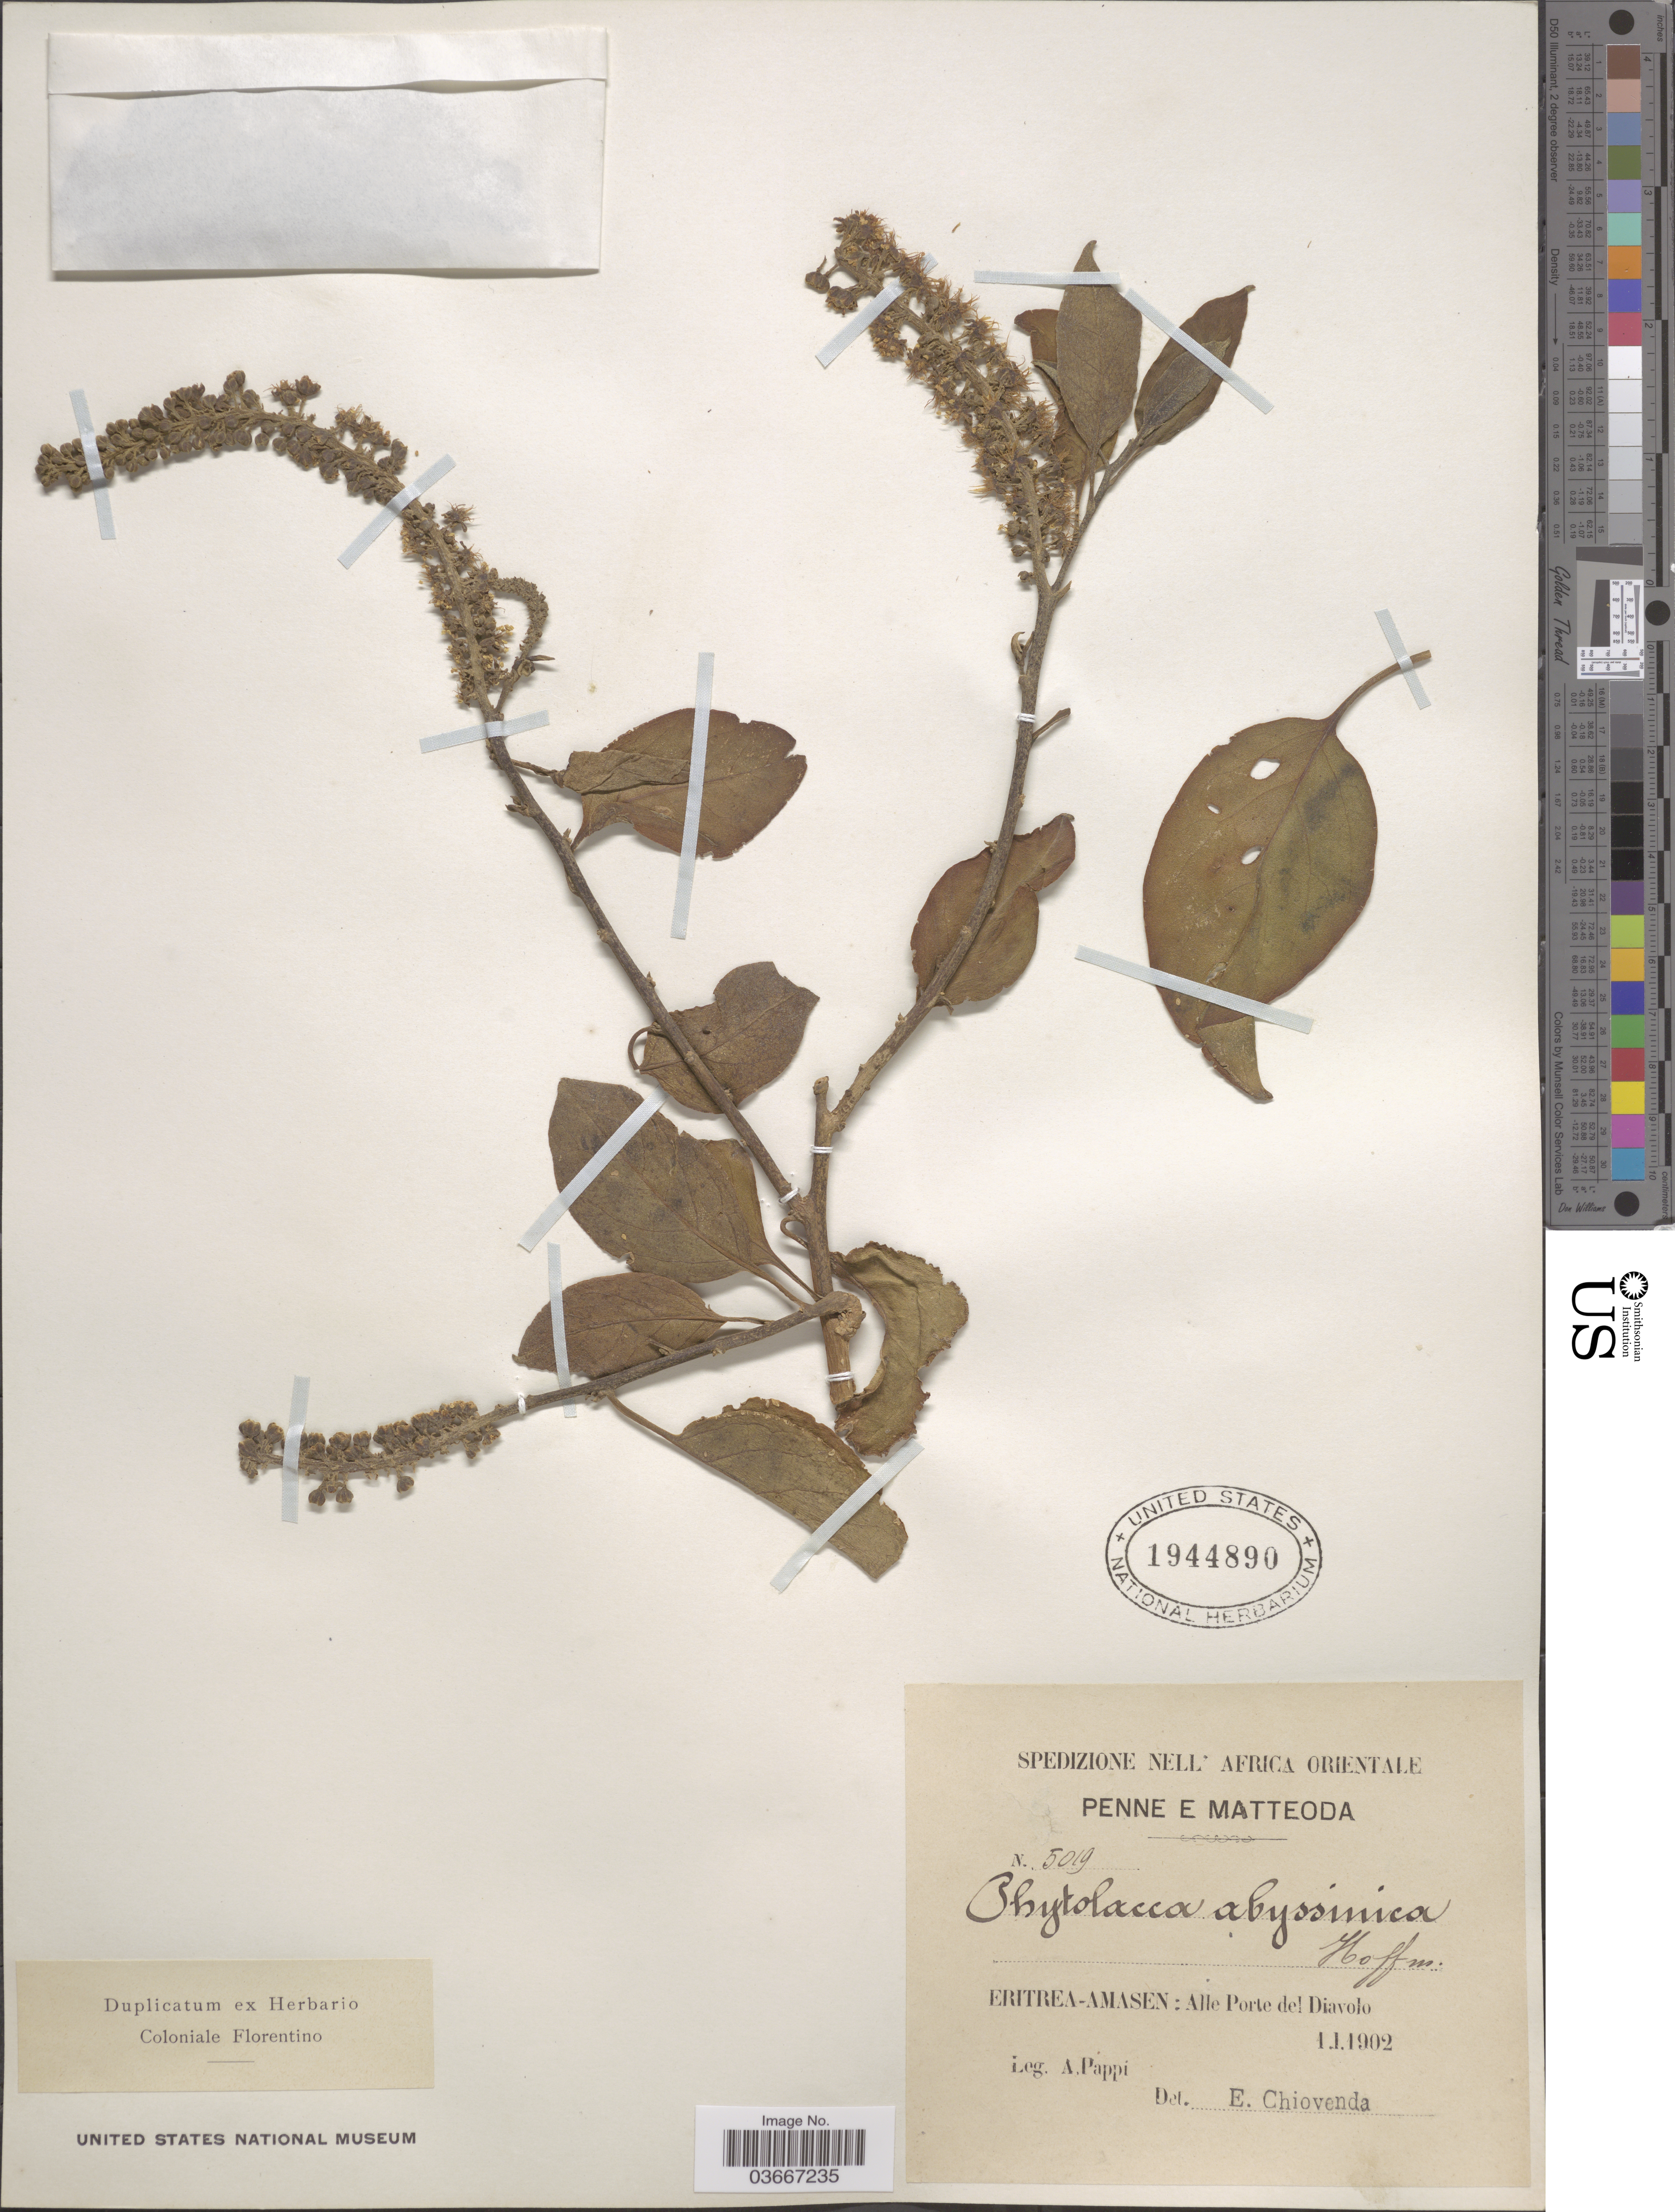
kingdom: Plantae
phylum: Tracheophyta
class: Magnoliopsida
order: Caryophyllales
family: Phytolaccaceae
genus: Phytolacca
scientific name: Phytolacca abyssinica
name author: Hoffm.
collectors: A. Pappi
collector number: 5019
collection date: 1902-01-01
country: Eritrea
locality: Eritrea-Amasen: Alle Porte del Diavolo.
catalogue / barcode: US 1944890